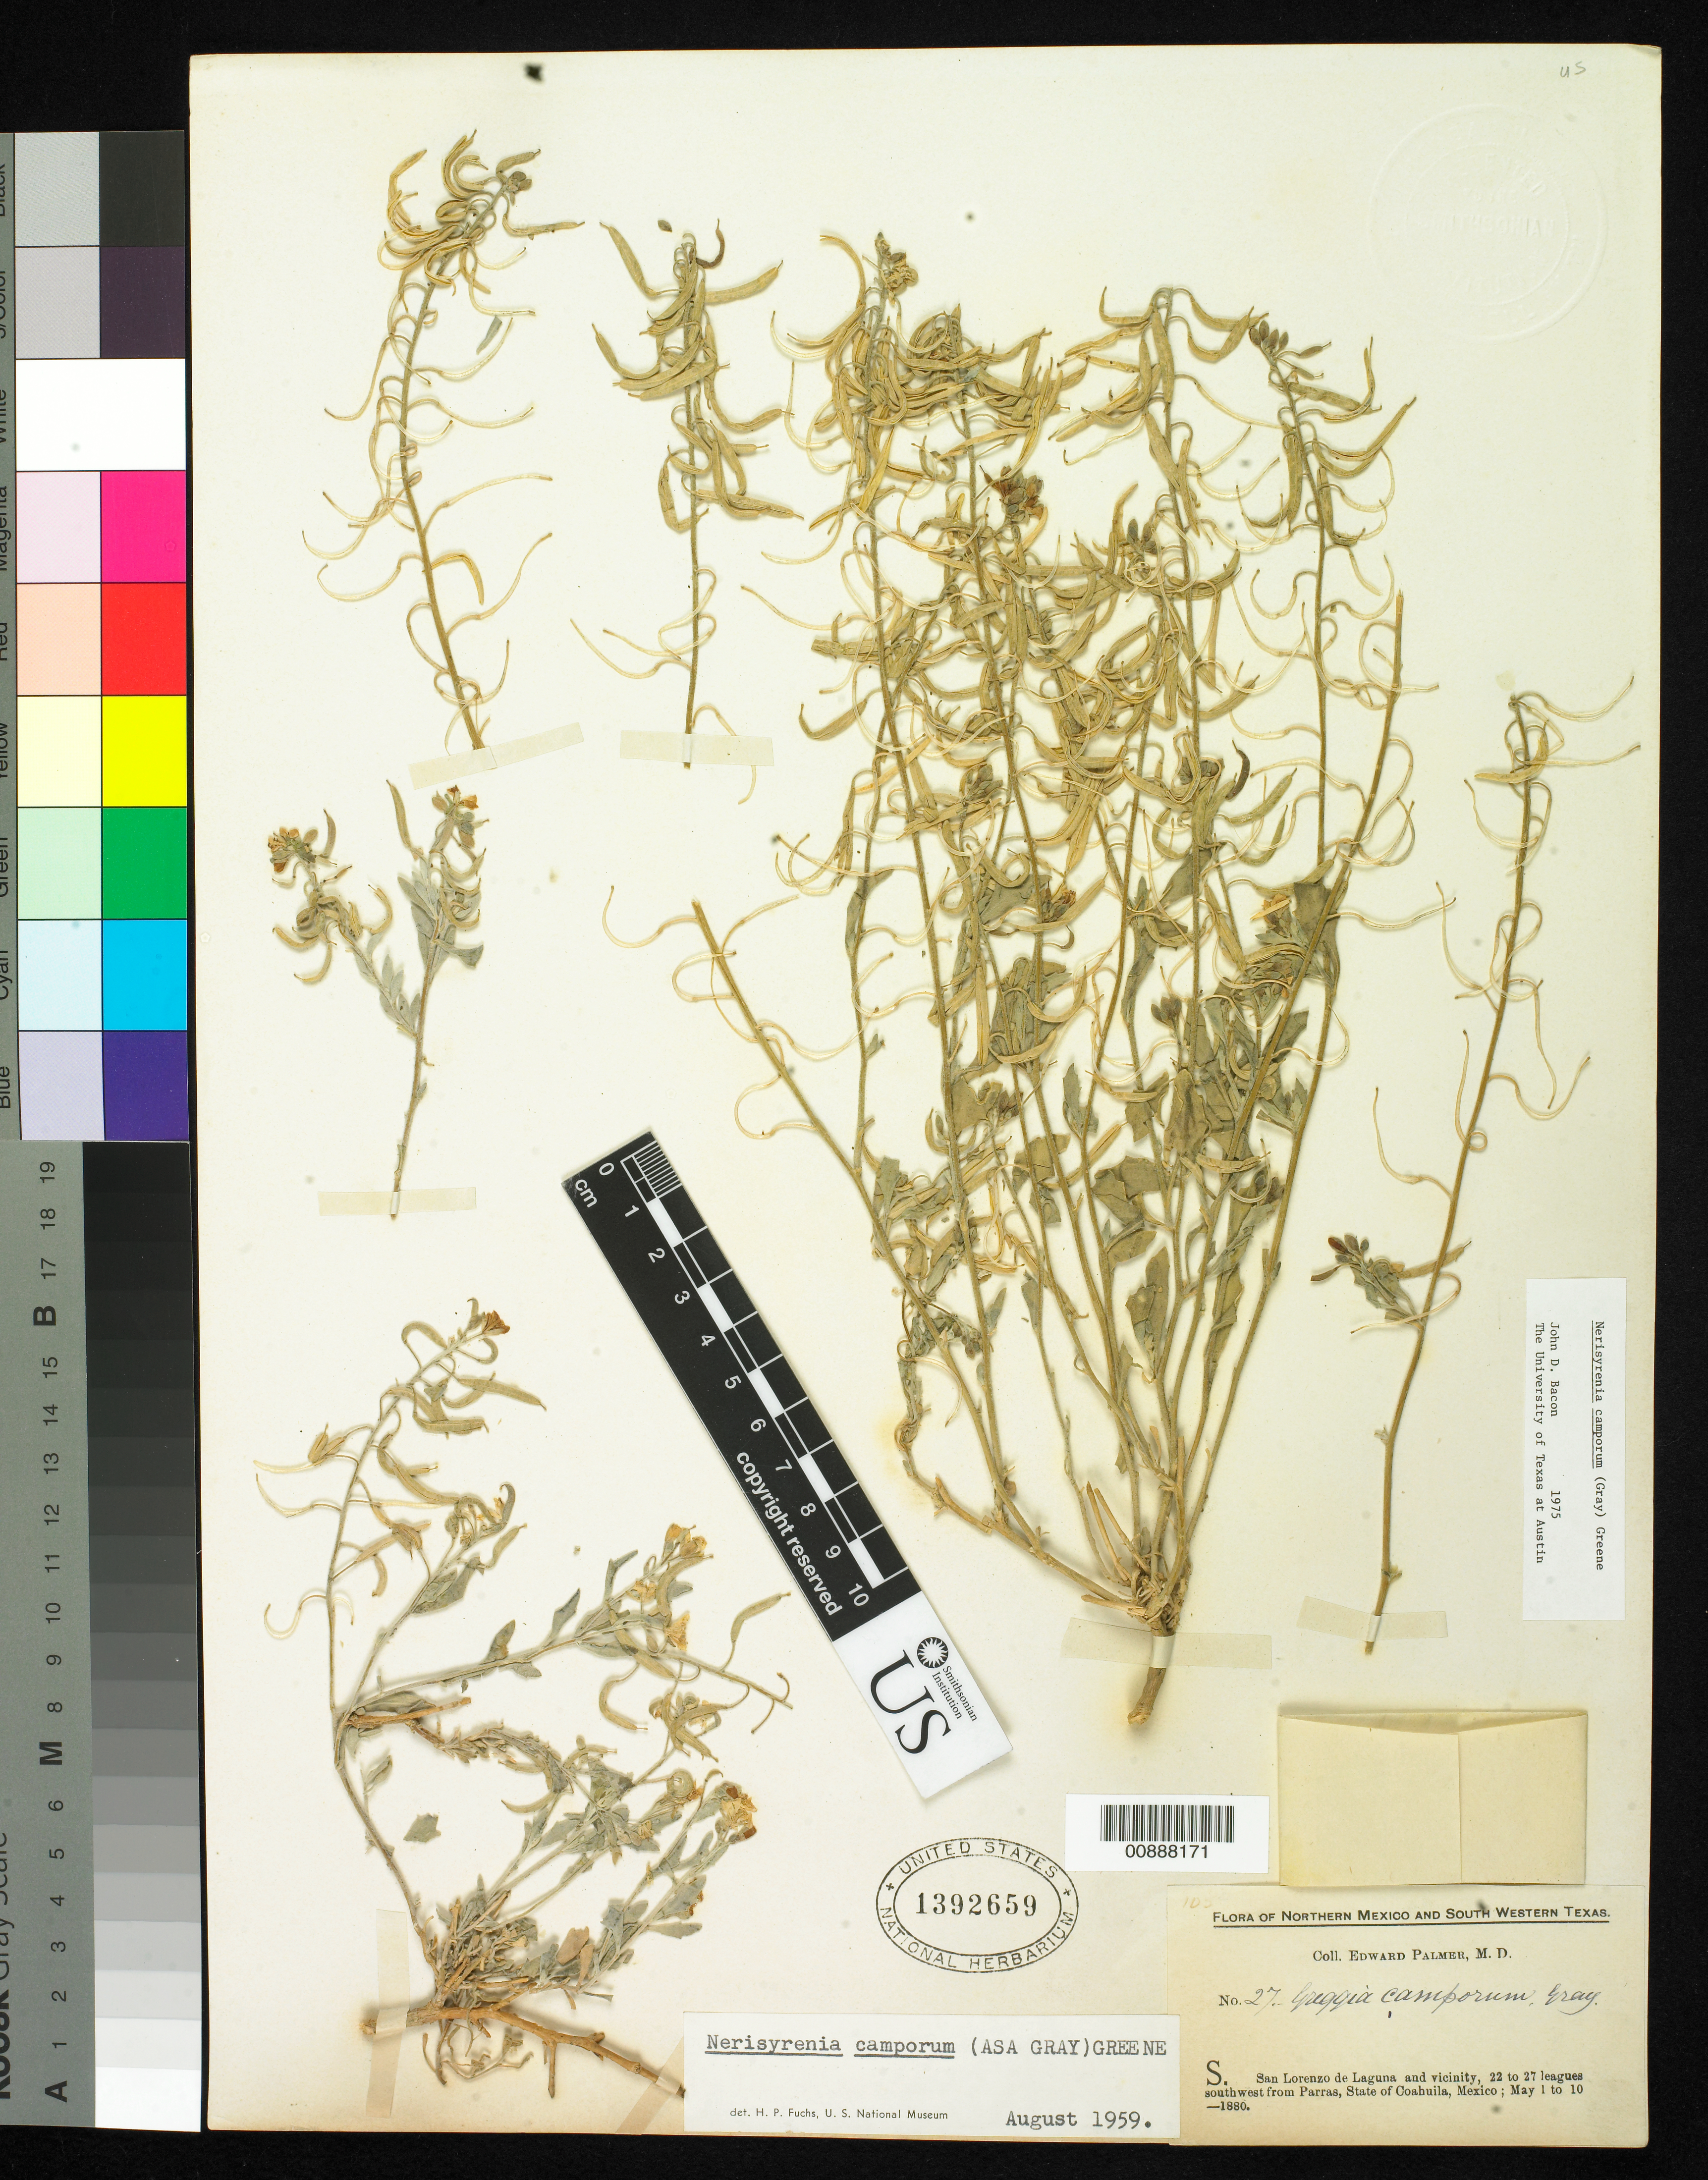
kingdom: Plantae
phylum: Tracheophyta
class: Magnoliopsida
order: Brassicales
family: Brassicaceae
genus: Nerisyrenia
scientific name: Nerisyrenia camporum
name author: (A. Gray) Greene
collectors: E. Palmer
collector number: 27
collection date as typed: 01 May 1880 to 10 May 1880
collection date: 1880-05-01/1880-05-10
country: Mexico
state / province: Coahuila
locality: S. San Lorenzo de Laguna and vicinity, 22 to 27 leagues southwest from Parras, Coahuila.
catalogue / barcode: US 1392659